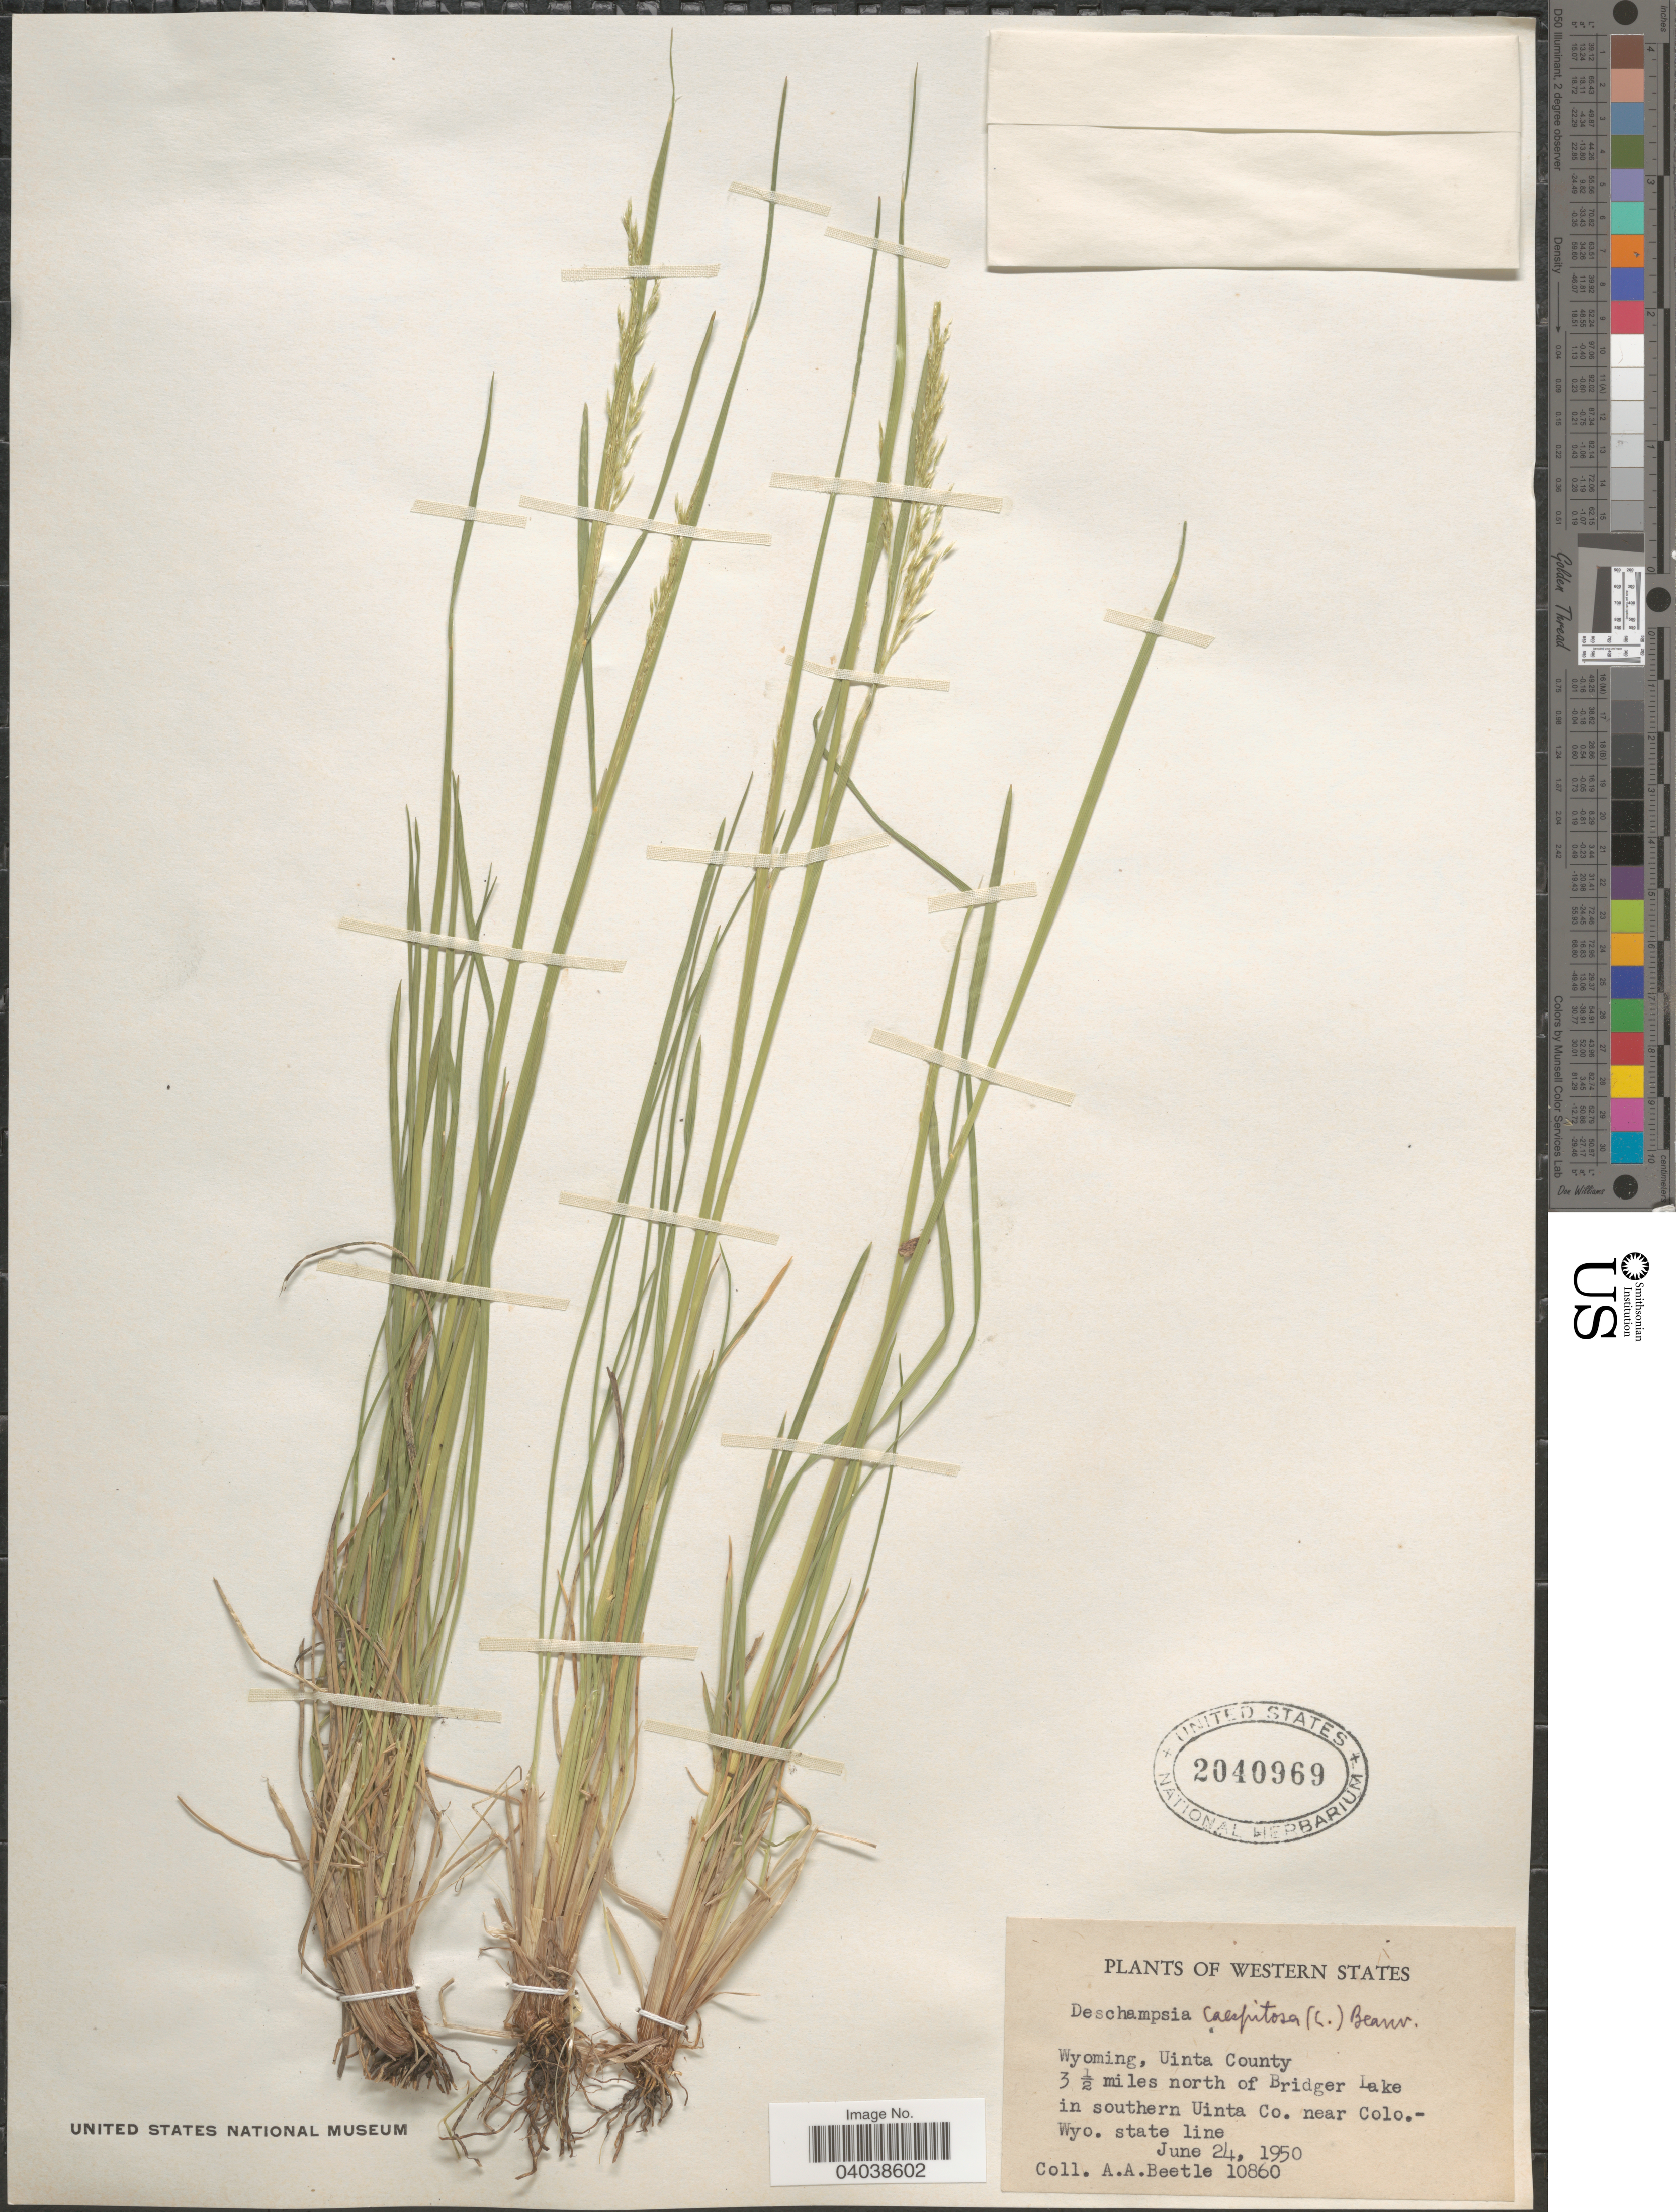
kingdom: Plantae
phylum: Tracheophyta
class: Liliopsida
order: Poales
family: Poaceae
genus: Deschampsia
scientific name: Deschampsia cespitosa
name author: (L.) P. Beauv.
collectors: A. A. Beetle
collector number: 10860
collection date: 1950-06-24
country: United States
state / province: Wyoming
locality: Western States. Uinta County. 3½ miles north of Bridger Lake in southern Uinta Co. near Colo.-Wyo. state line.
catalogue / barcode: US 2040969